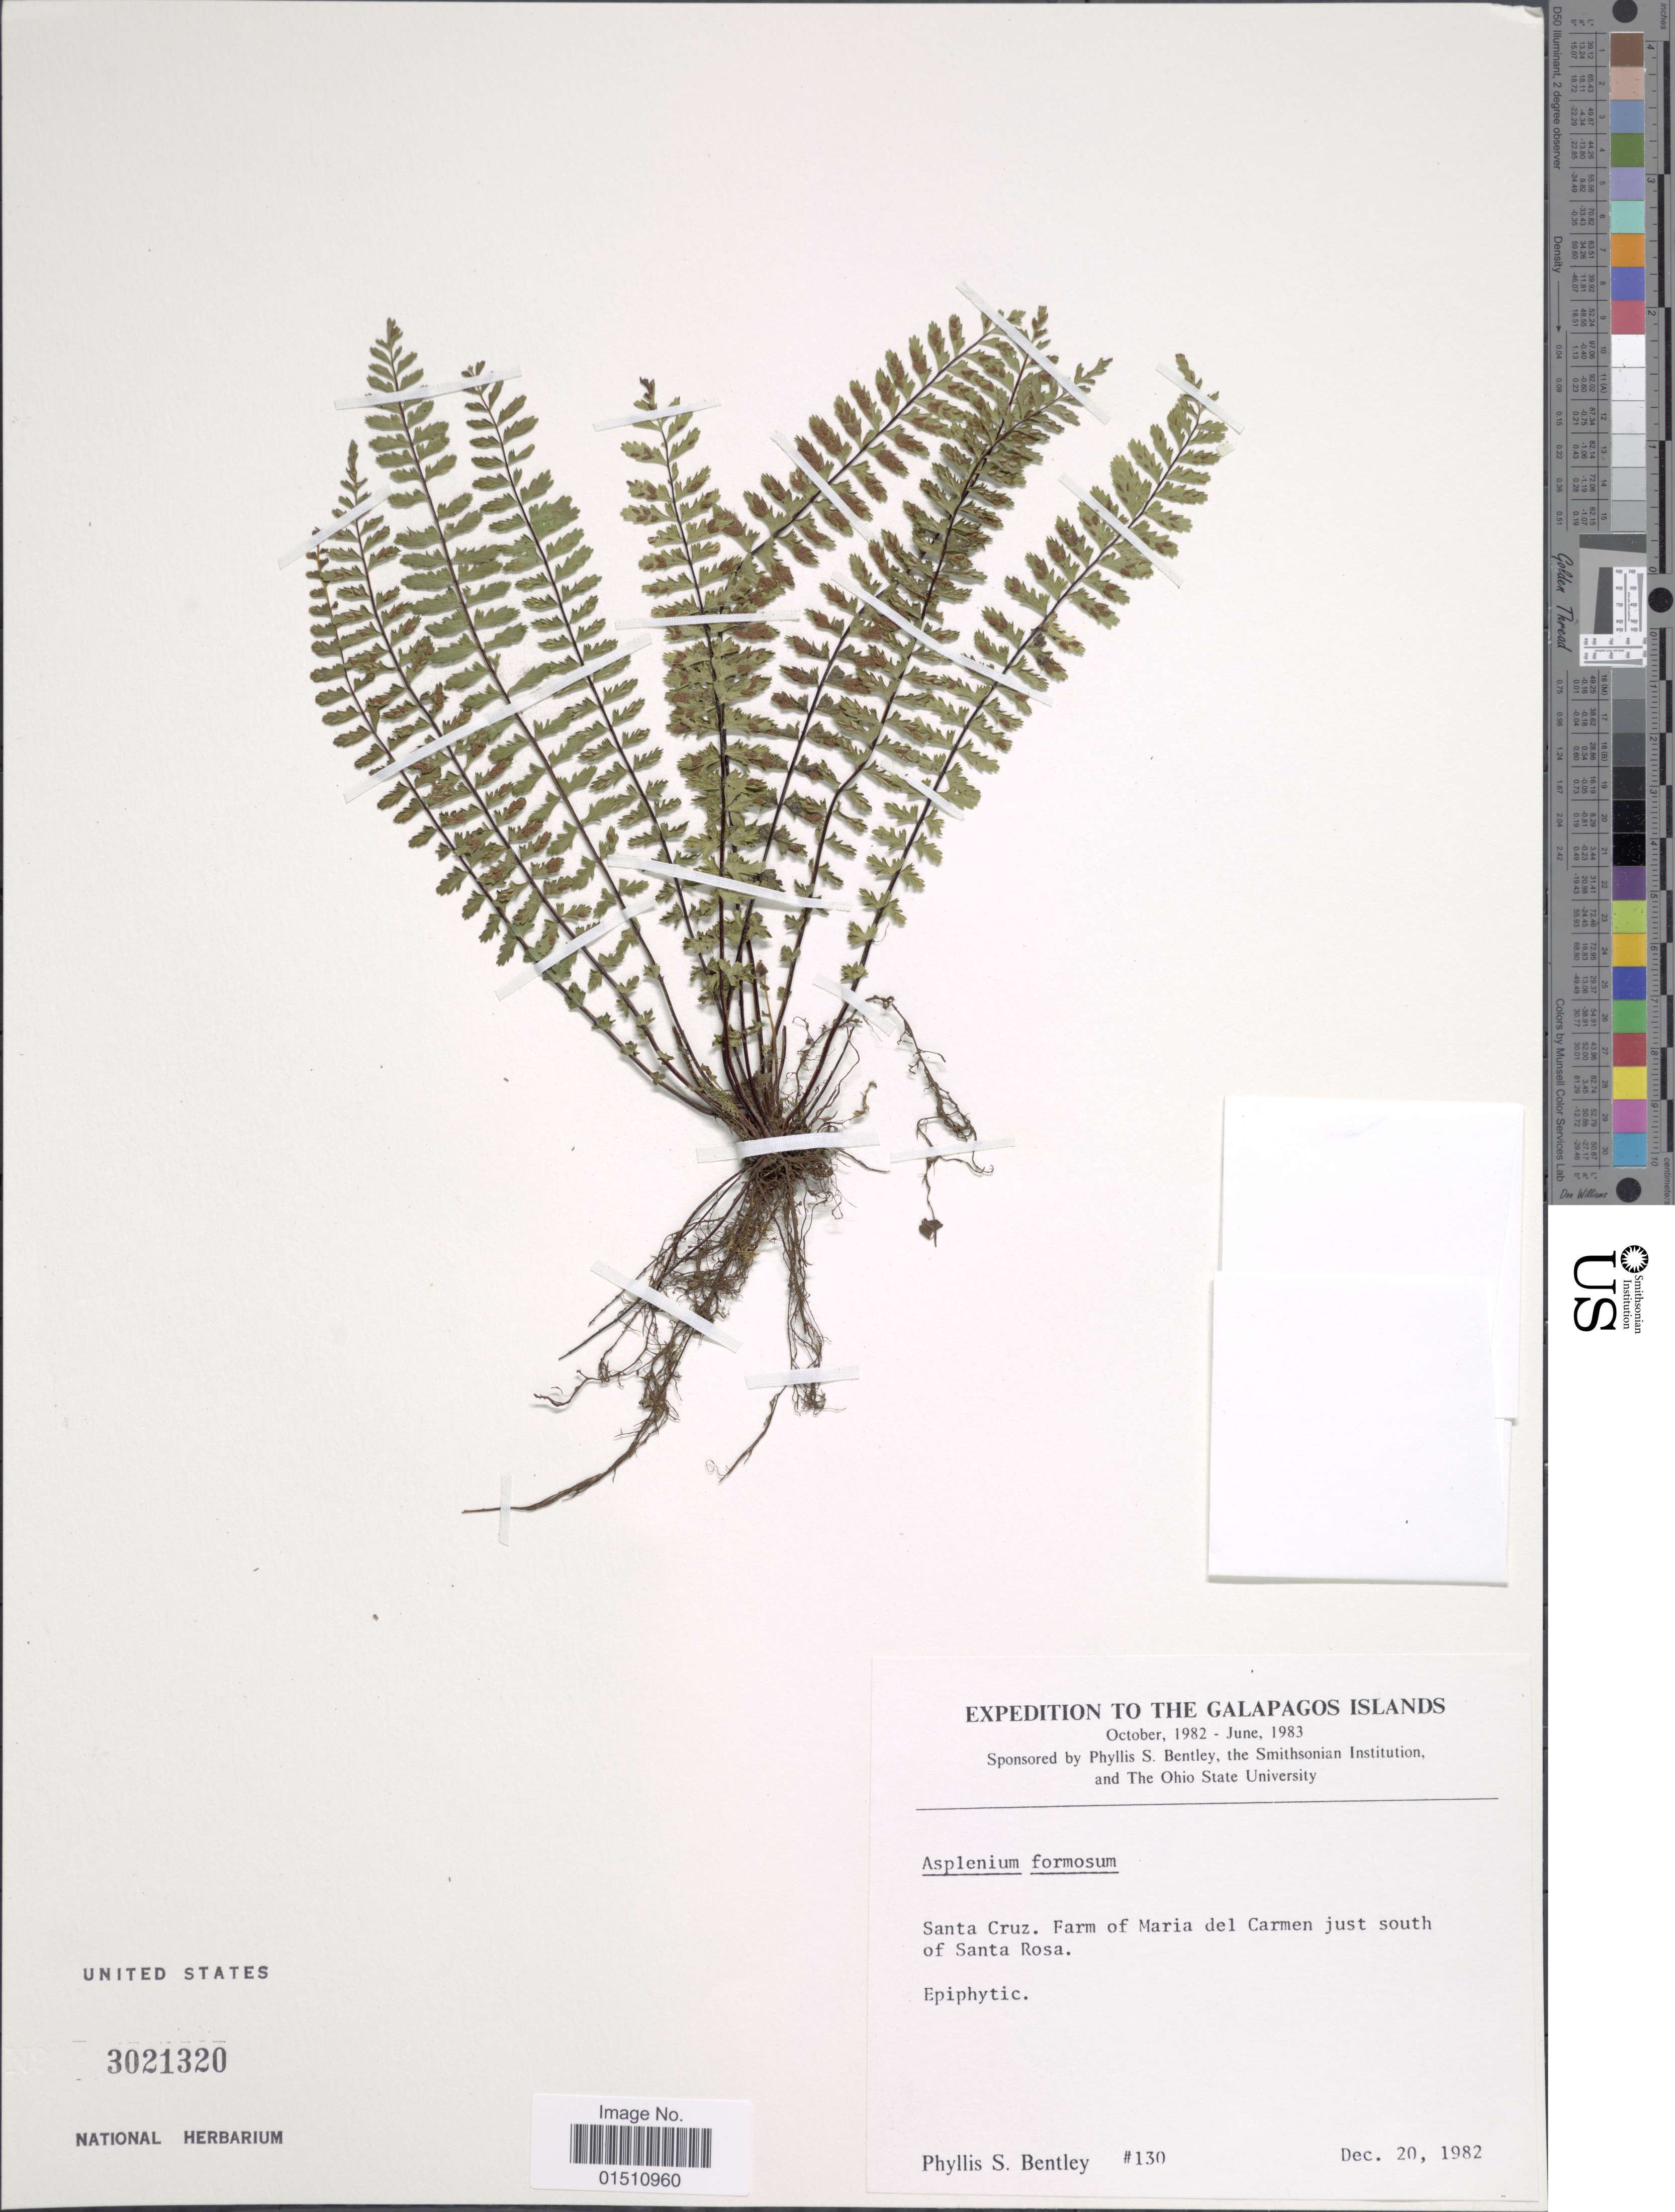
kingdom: Plantae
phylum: Tracheophyta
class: Polypodiopsida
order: Polypodiales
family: Aspleniaceae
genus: Asplenium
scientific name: Asplenium formosum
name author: Willd.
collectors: P. S. Bentley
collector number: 130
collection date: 1982-12-20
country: Ecuador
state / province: Colón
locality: Galapagos Islands. Santa Cruz. Farm of Maria del Carmen just south of Santa Rosa.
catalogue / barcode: US 3021320